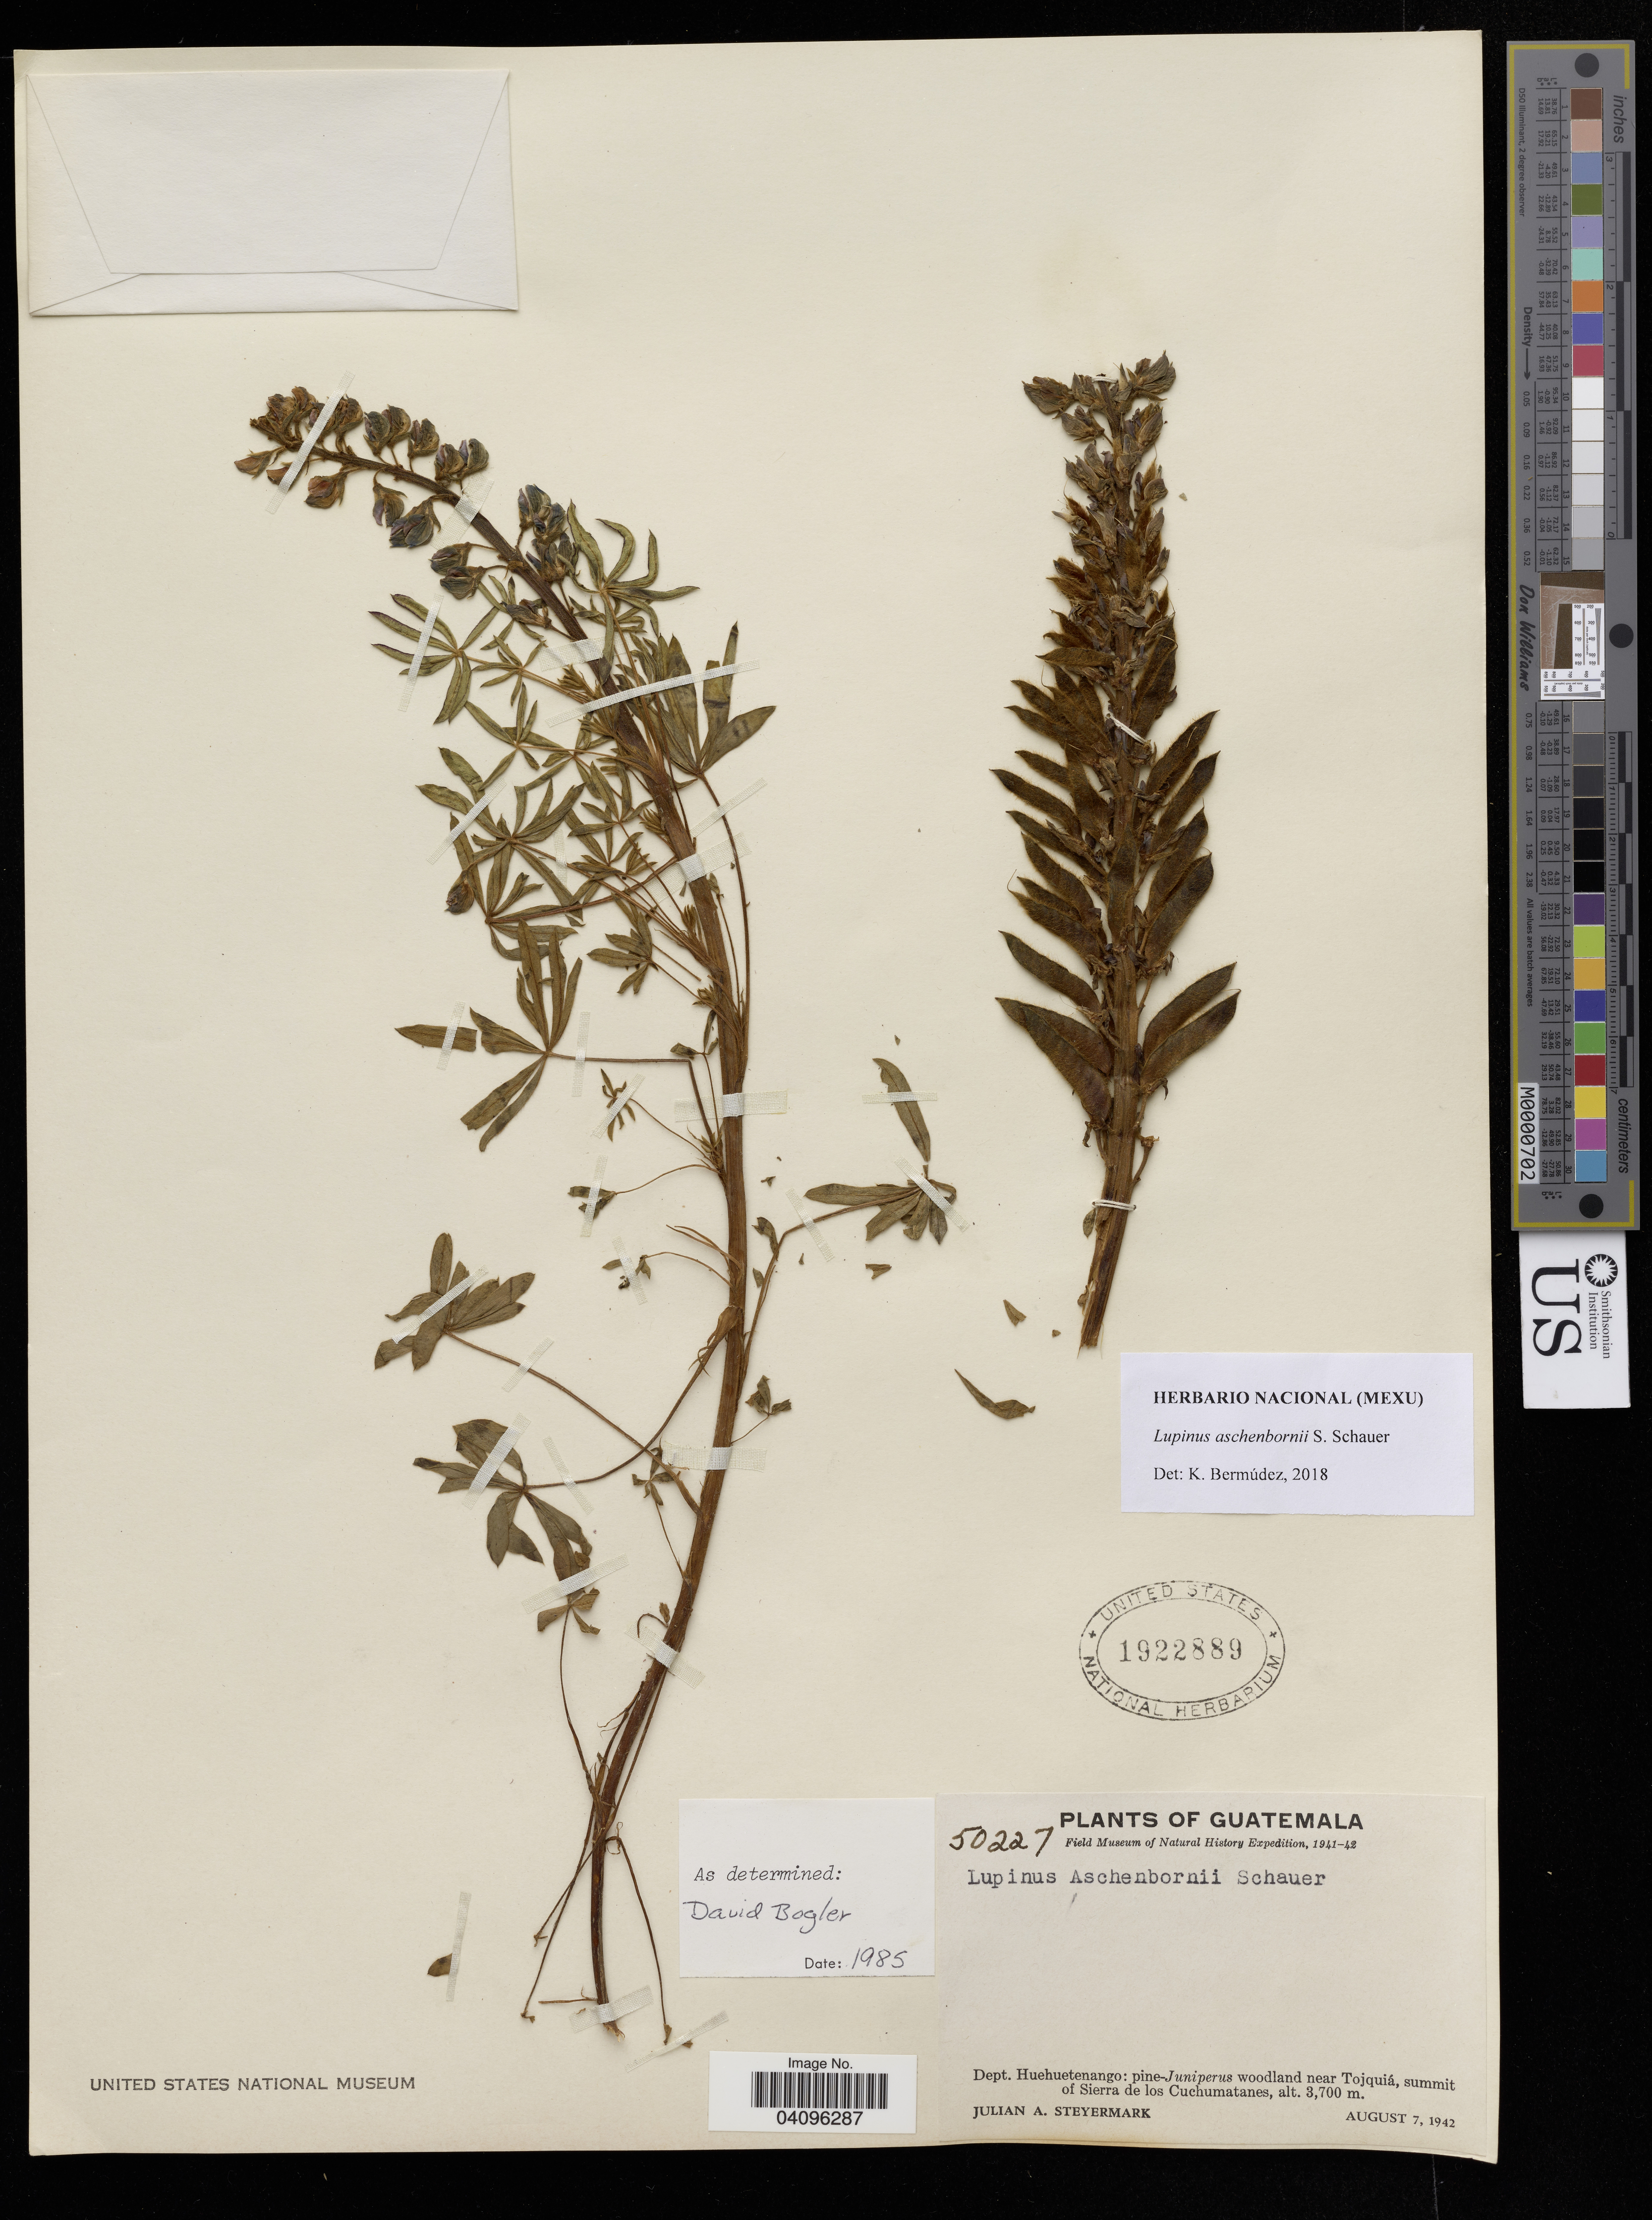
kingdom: Plantae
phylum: Tracheophyta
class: Magnoliopsida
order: Fabales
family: Fabaceae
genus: Lupinus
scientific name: Lupinus aschenbornii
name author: S. Schauer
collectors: J. Steyermark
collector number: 50227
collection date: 1942-08-07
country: Guatemala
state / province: Huehuetenango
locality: Near Tojquiá, summit of Sierra de los Cuchumatanes.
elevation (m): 3700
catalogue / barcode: US 1922889